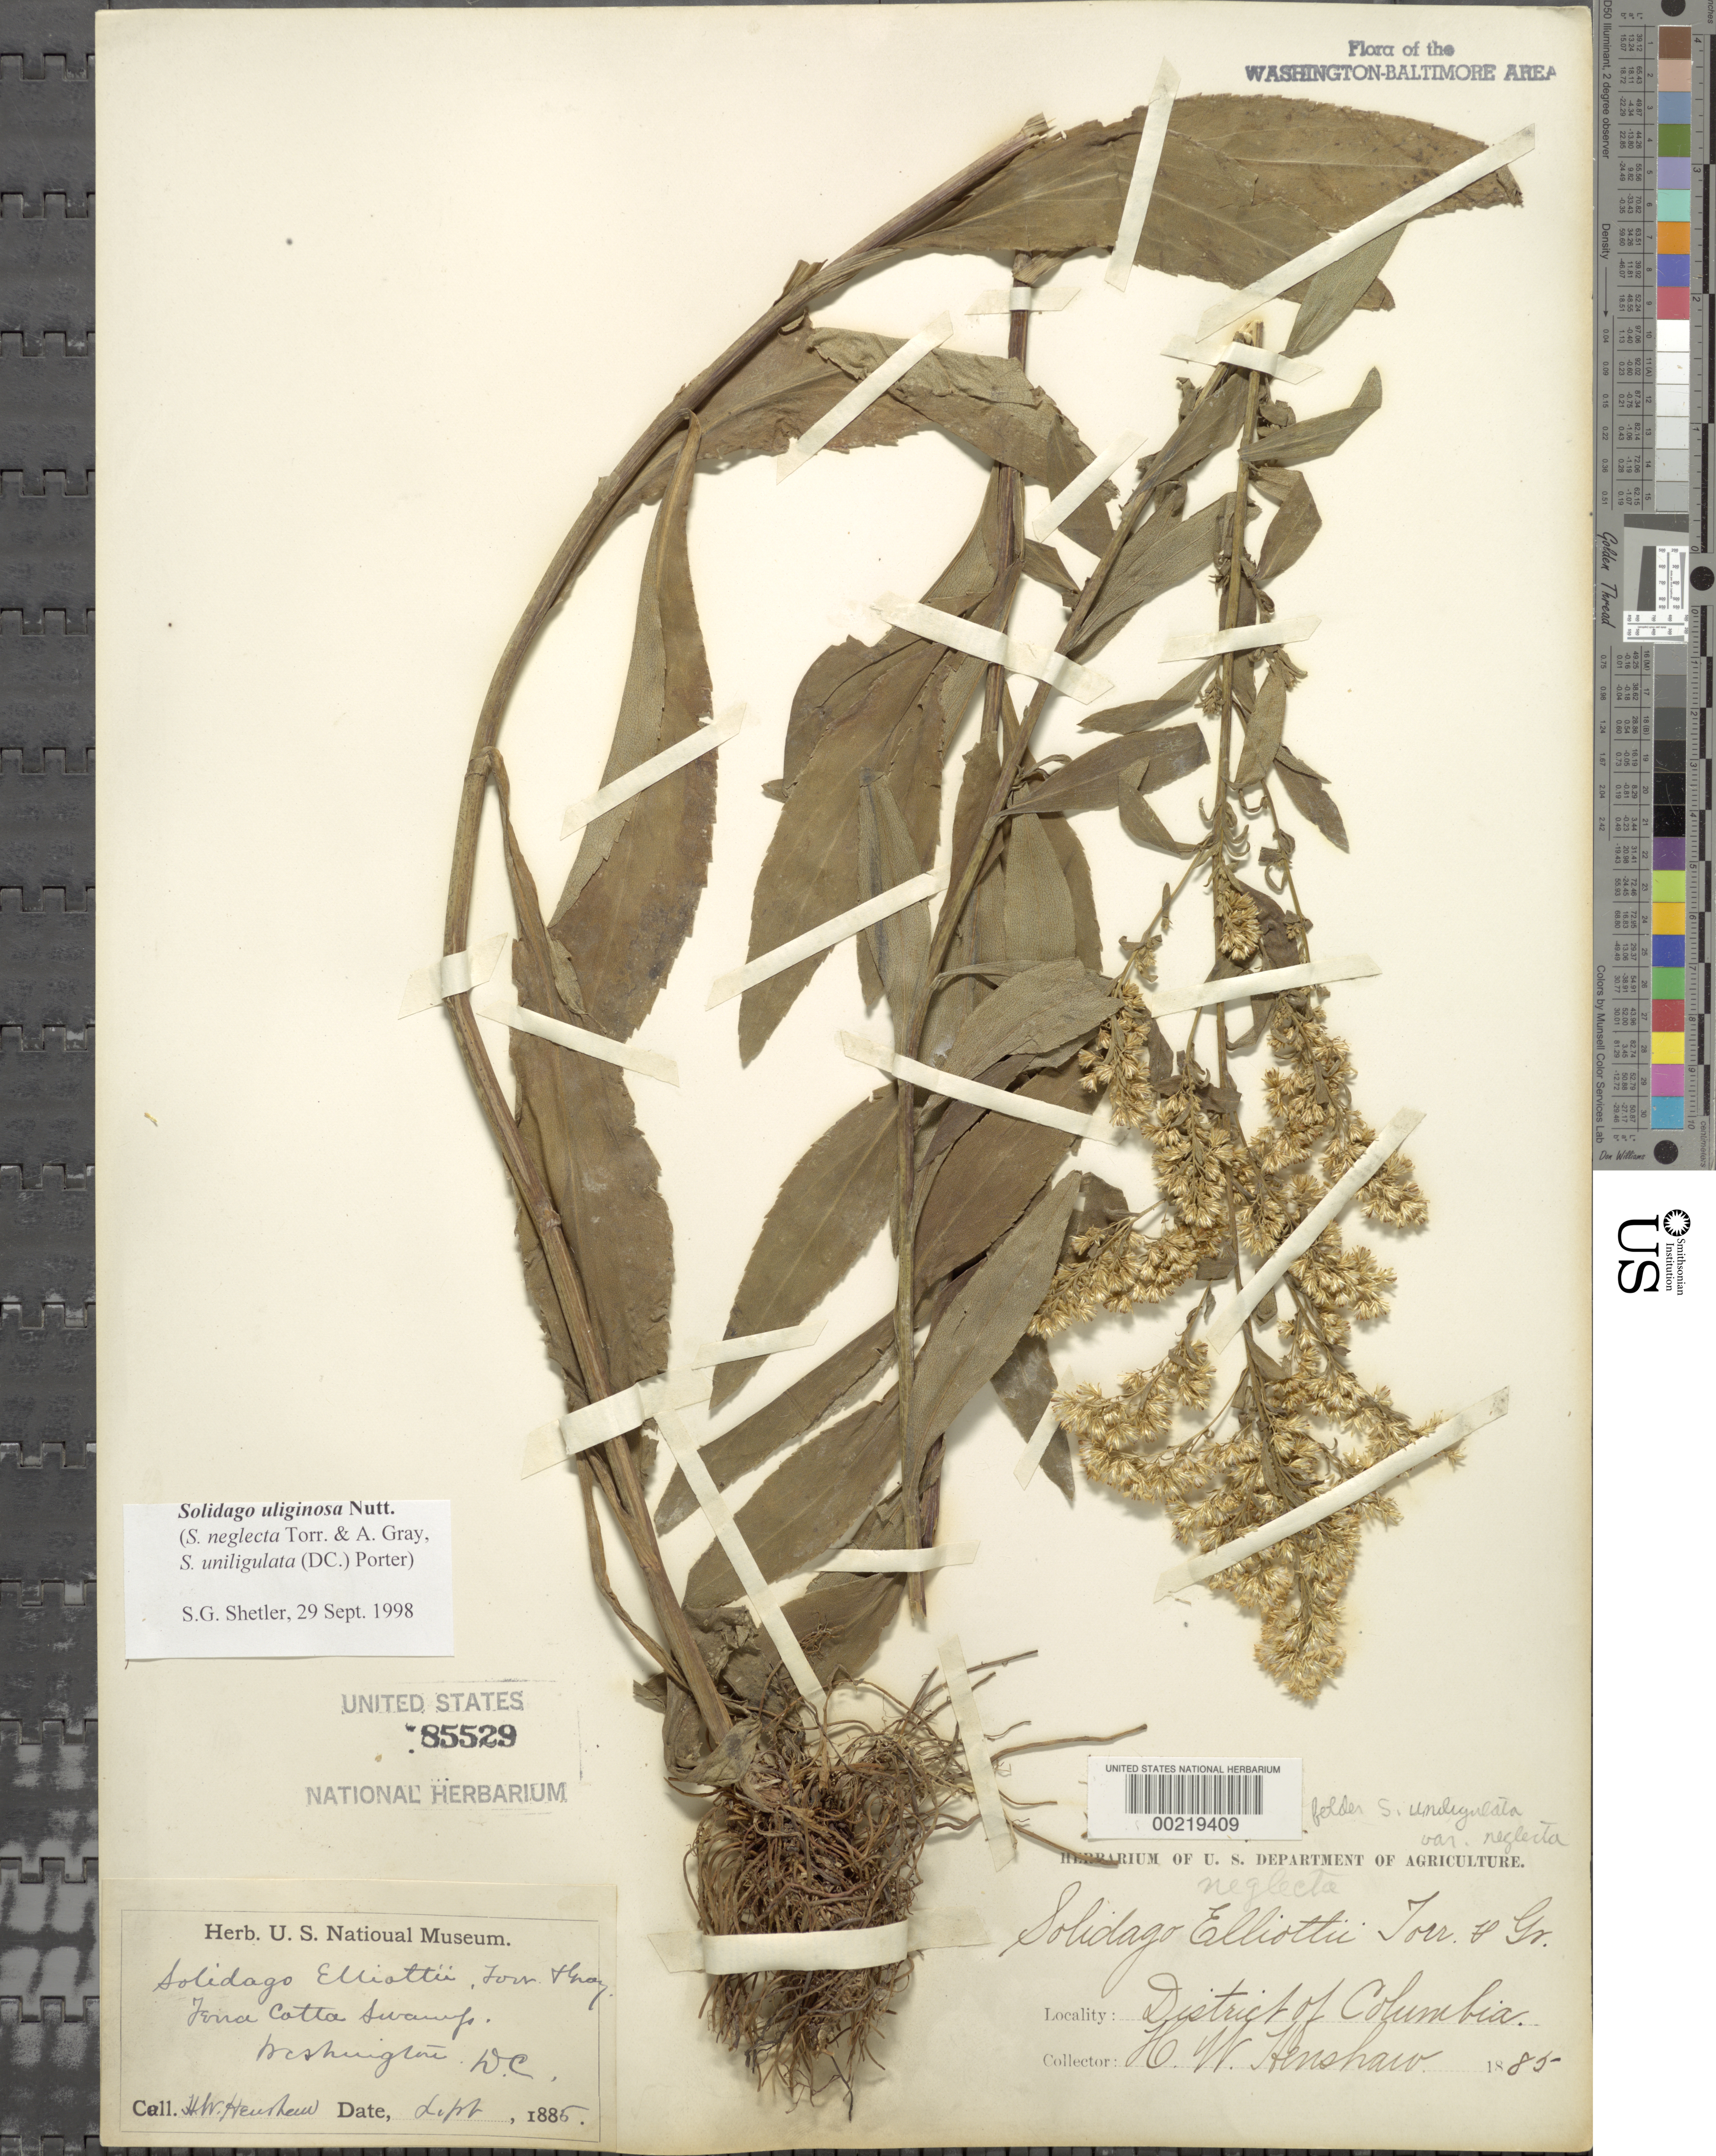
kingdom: Plantae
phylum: Tracheophyta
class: Magnoliopsida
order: Asterales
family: Asteraceae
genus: Solidago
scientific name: Solidago uliginosa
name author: Nutt.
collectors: H. Henshaw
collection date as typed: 1885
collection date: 1885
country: United States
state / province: District of Columbia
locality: Terra Cotta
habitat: Swamp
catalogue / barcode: US 85529